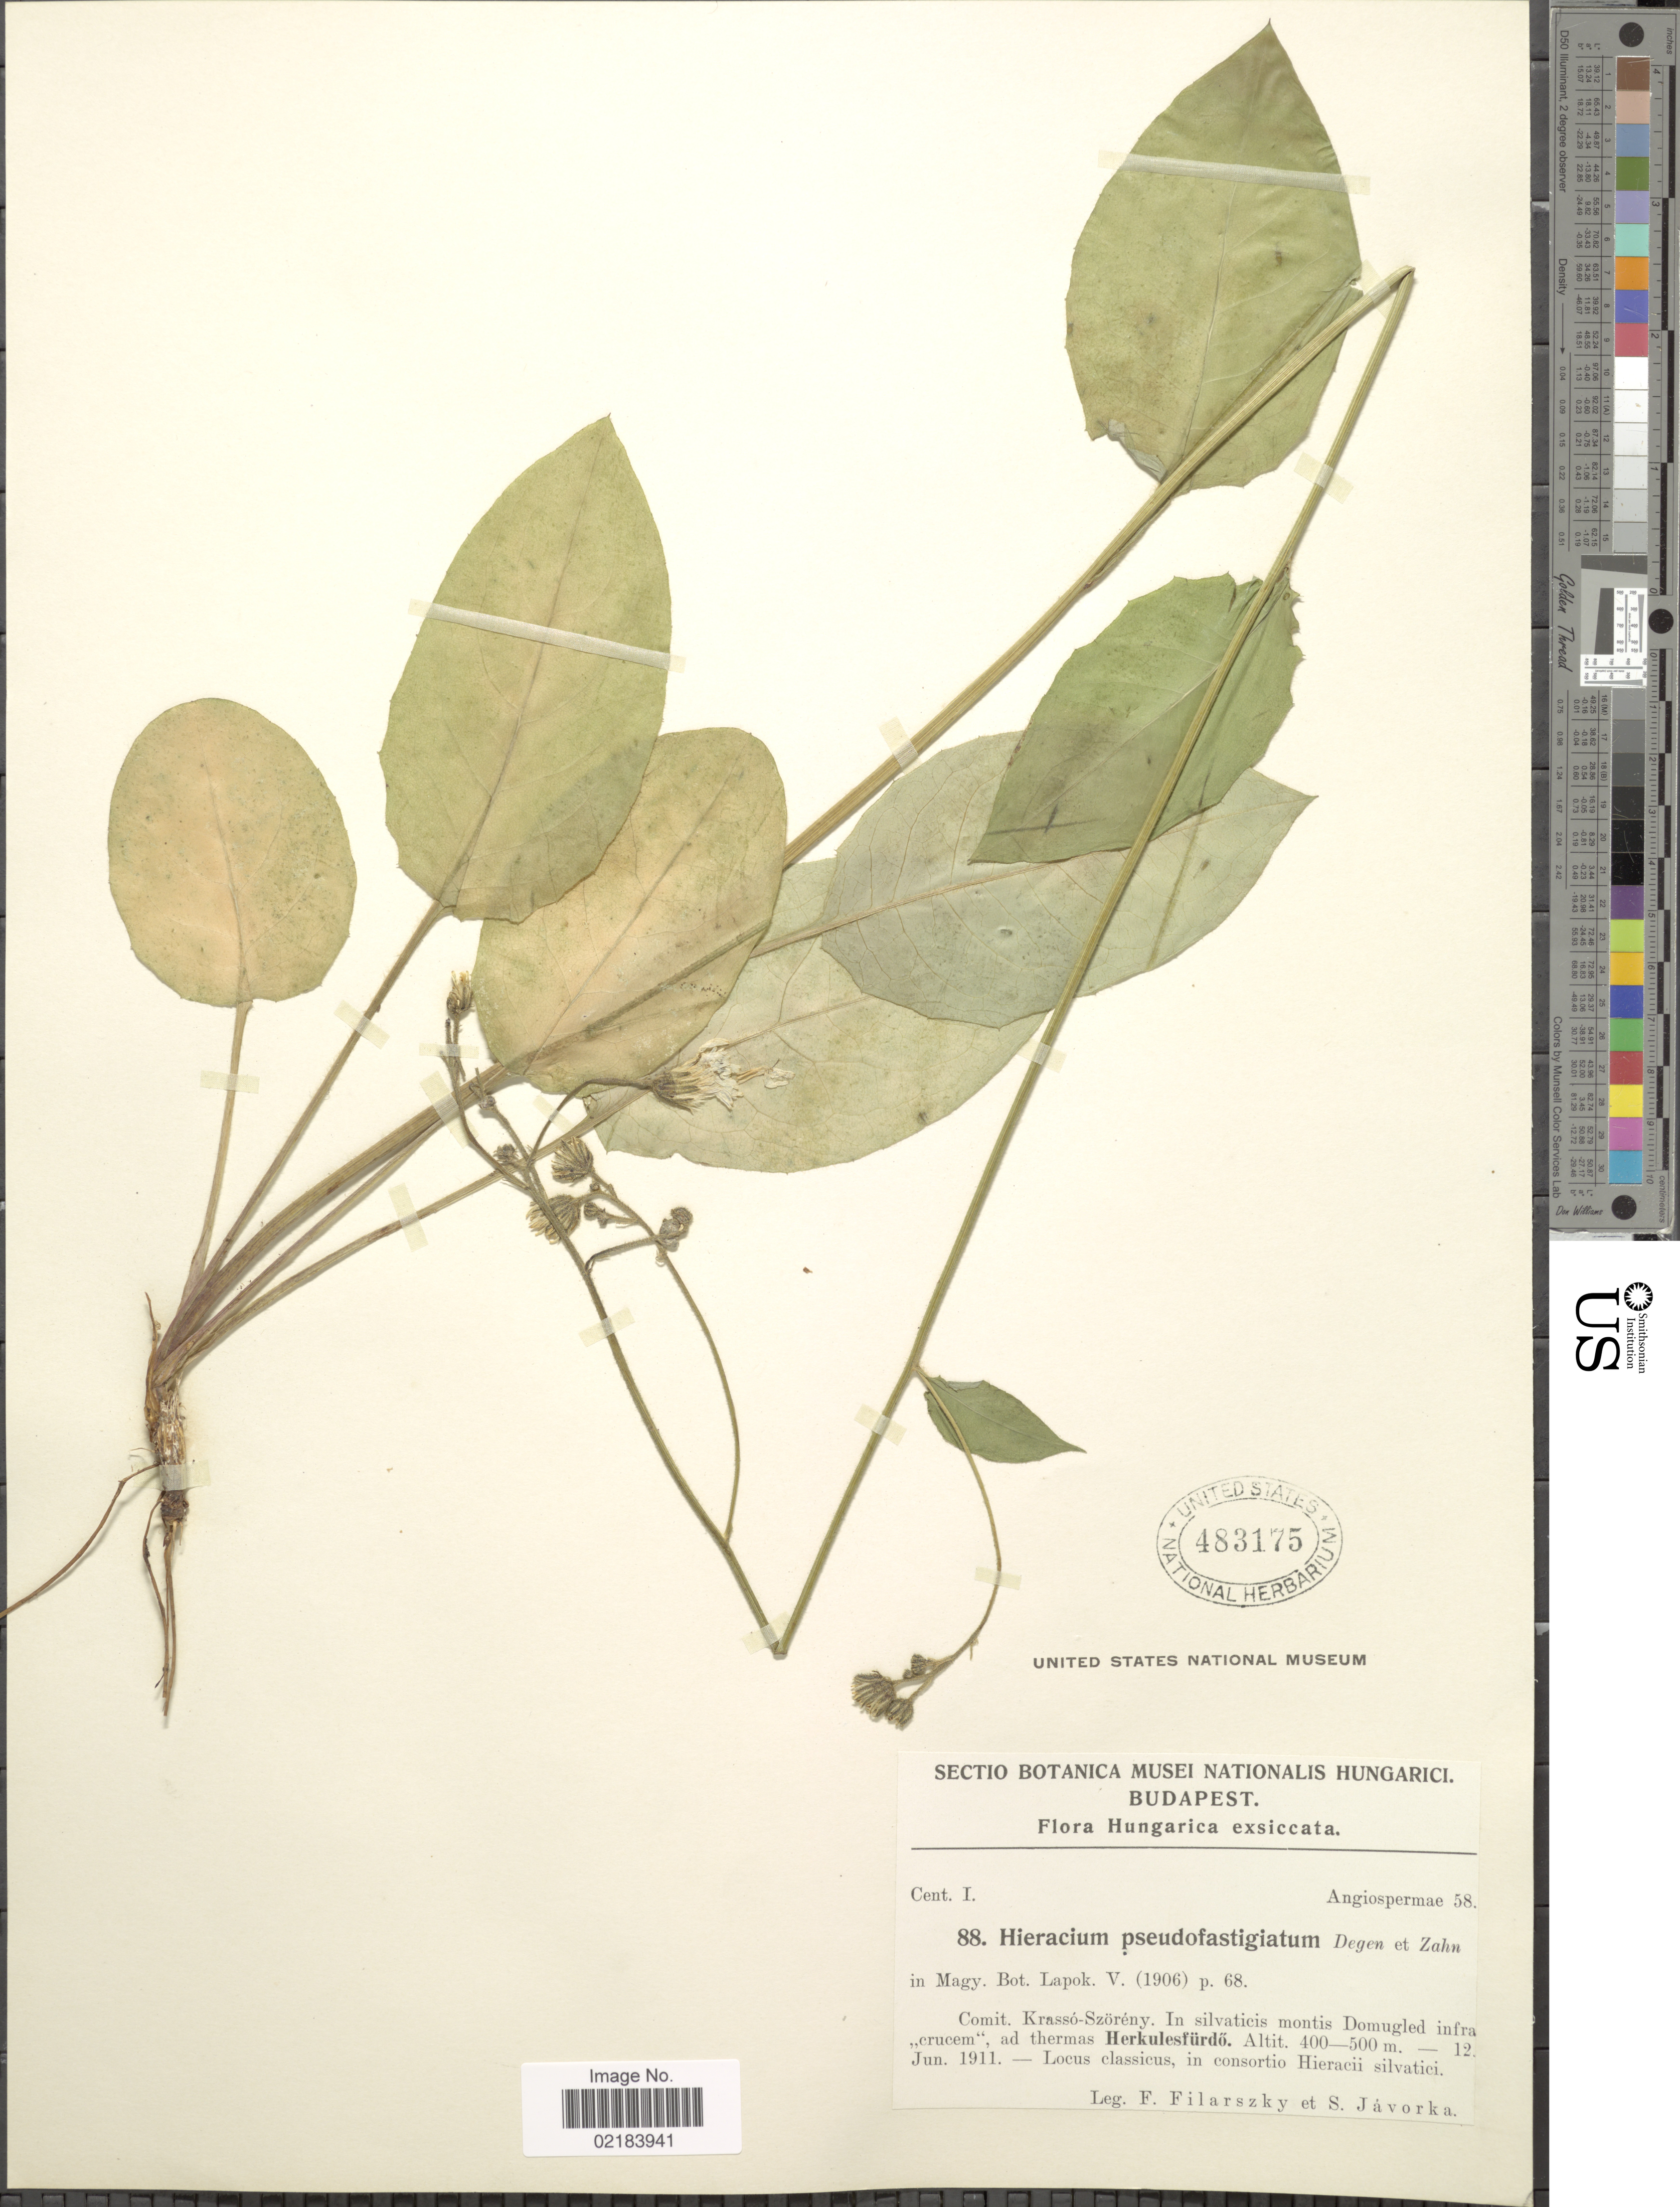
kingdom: Plantae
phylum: Tracheophyta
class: Magnoliopsida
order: Asterales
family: Asteraceae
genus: Hieracium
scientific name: Hieracium umbrosum subsp. pseudofastigiatum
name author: (Degen & Zahn) Zahn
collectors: F. Filarszky & S. Javorka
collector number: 88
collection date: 1911-06-12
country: Hungary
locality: Comit. Krasso-Szoreny. Montis Domugled infra "crucem"ad Thermas Herkulesfurdo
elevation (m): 400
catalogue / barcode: US 483175